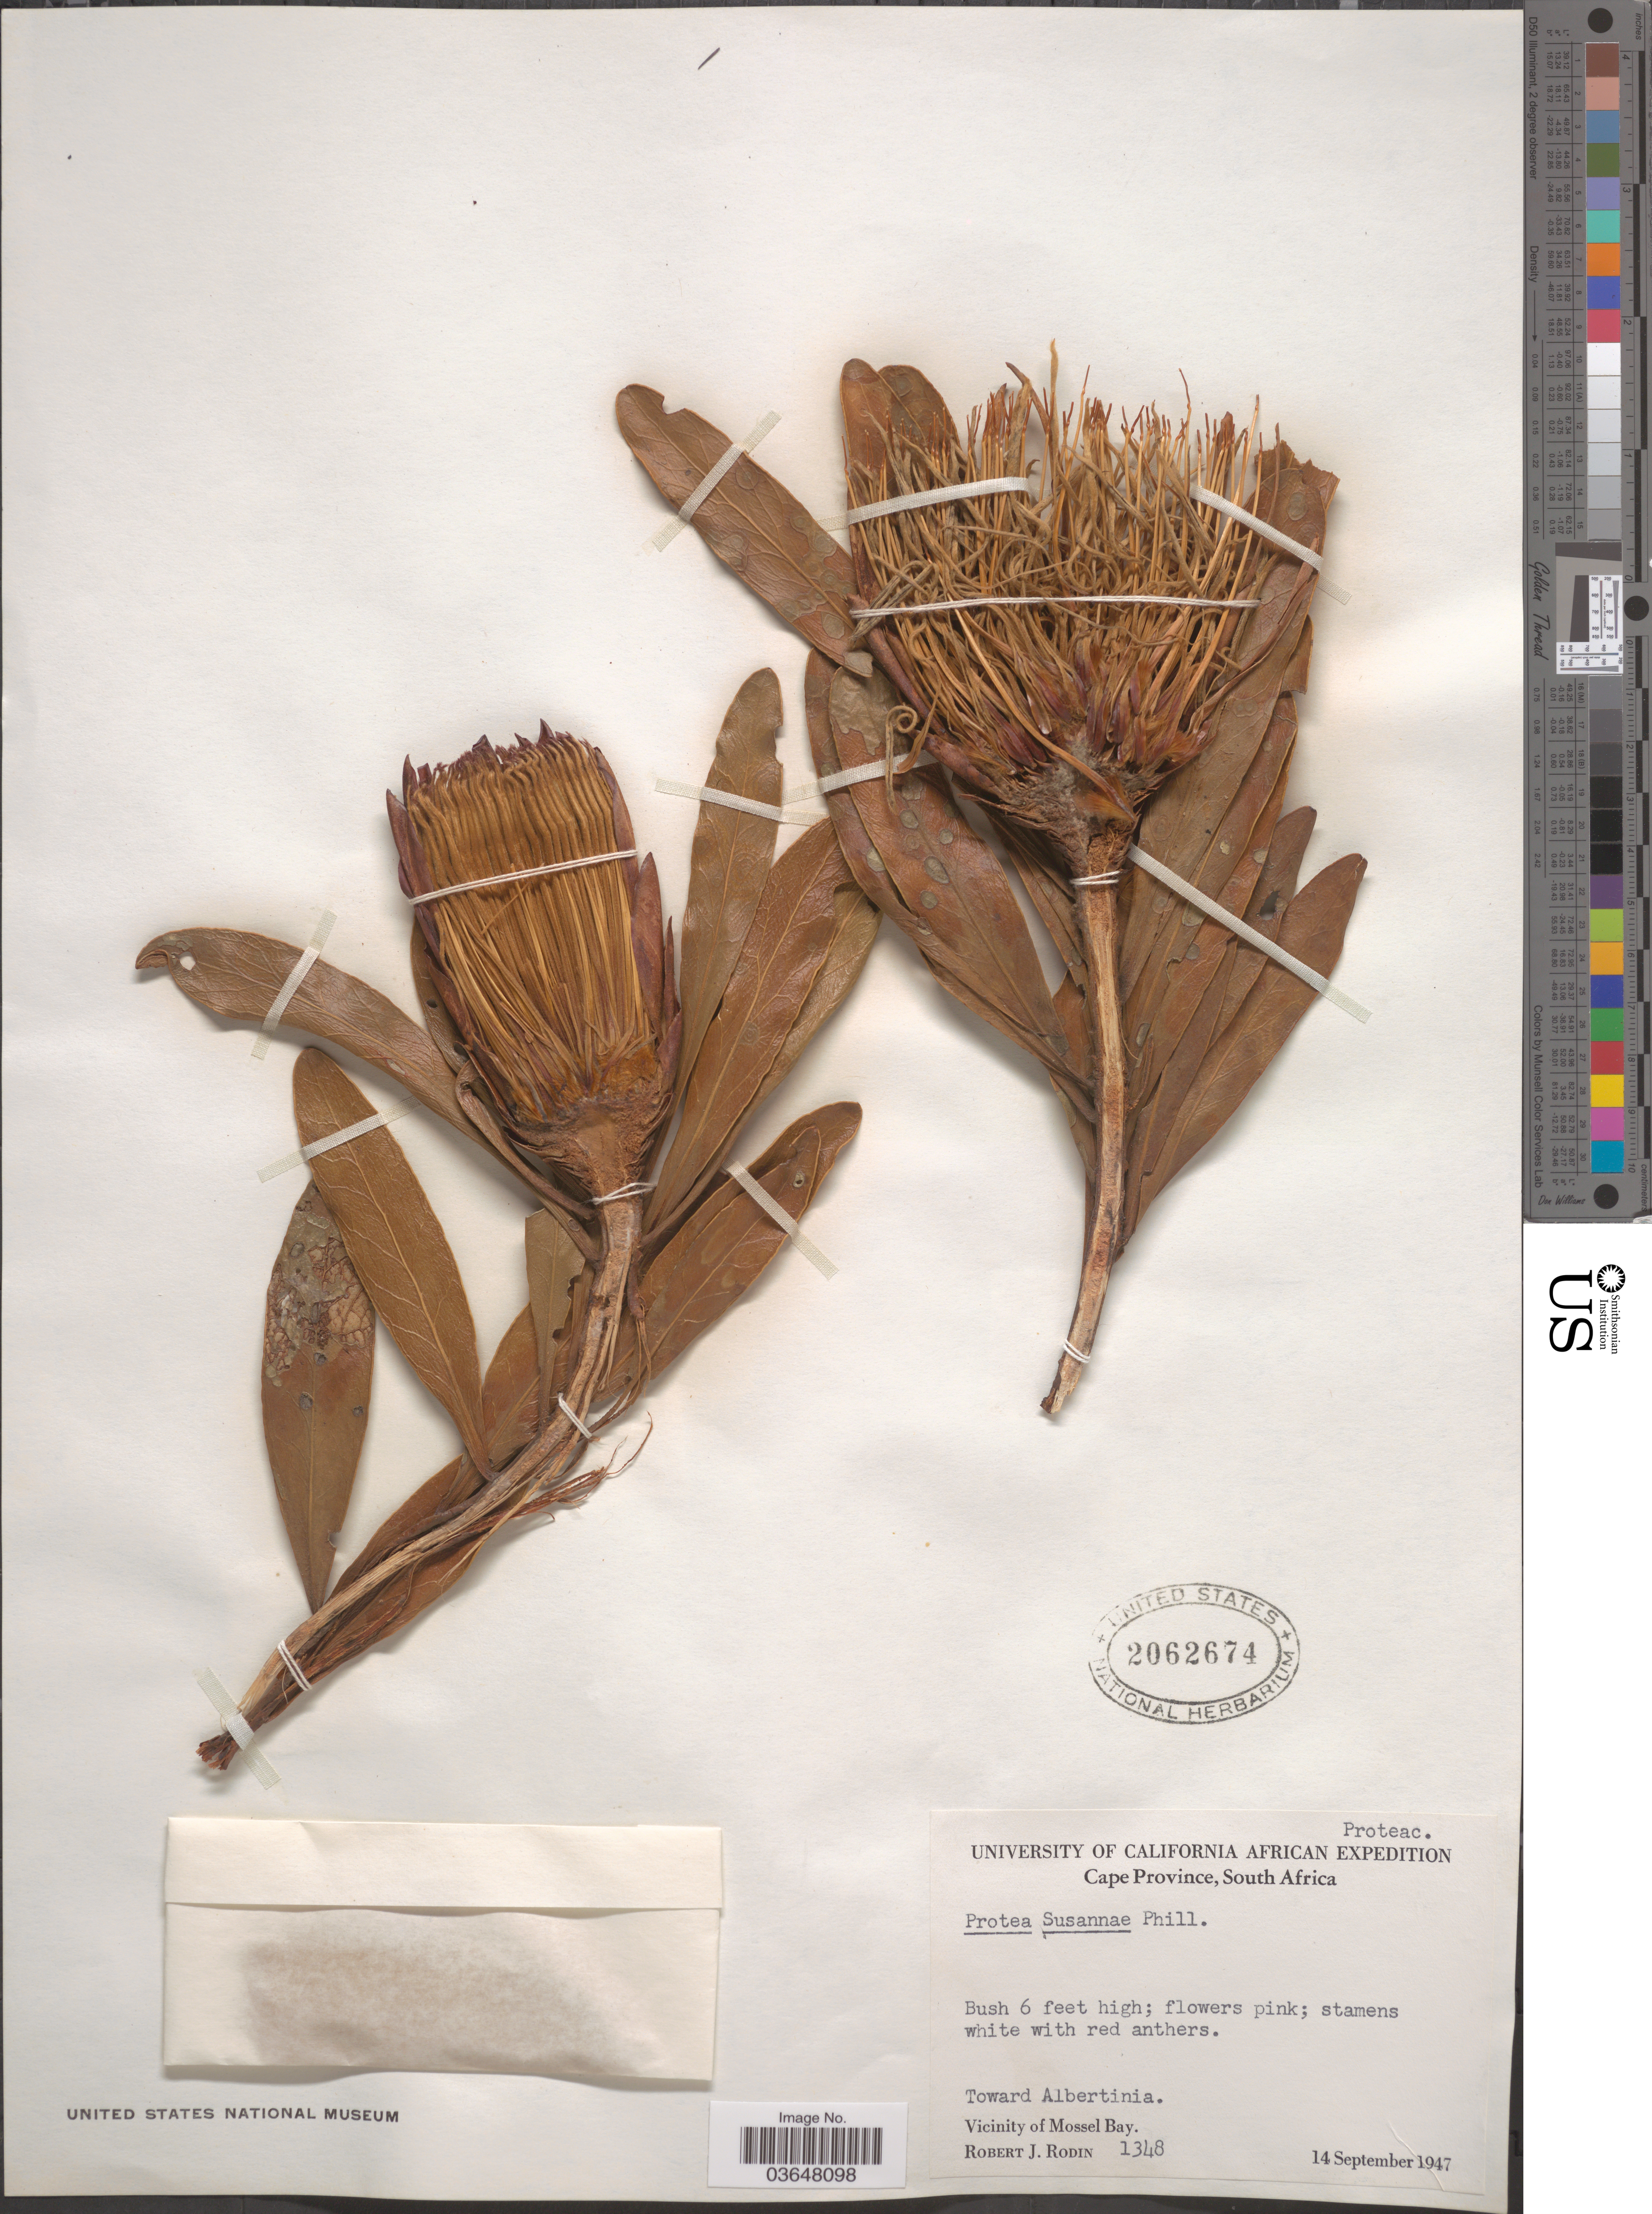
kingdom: Plantae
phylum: Tracheophyta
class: Magnoliopsida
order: Proteales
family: Proteaceae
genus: Protea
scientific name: Protea susannae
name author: E. Phillips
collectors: R. J. Rodin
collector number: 1348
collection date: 1947-09-14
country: South Africa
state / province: Western Cape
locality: Toward Albertinia. Vicinity of Mossel Bay.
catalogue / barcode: US 2062674